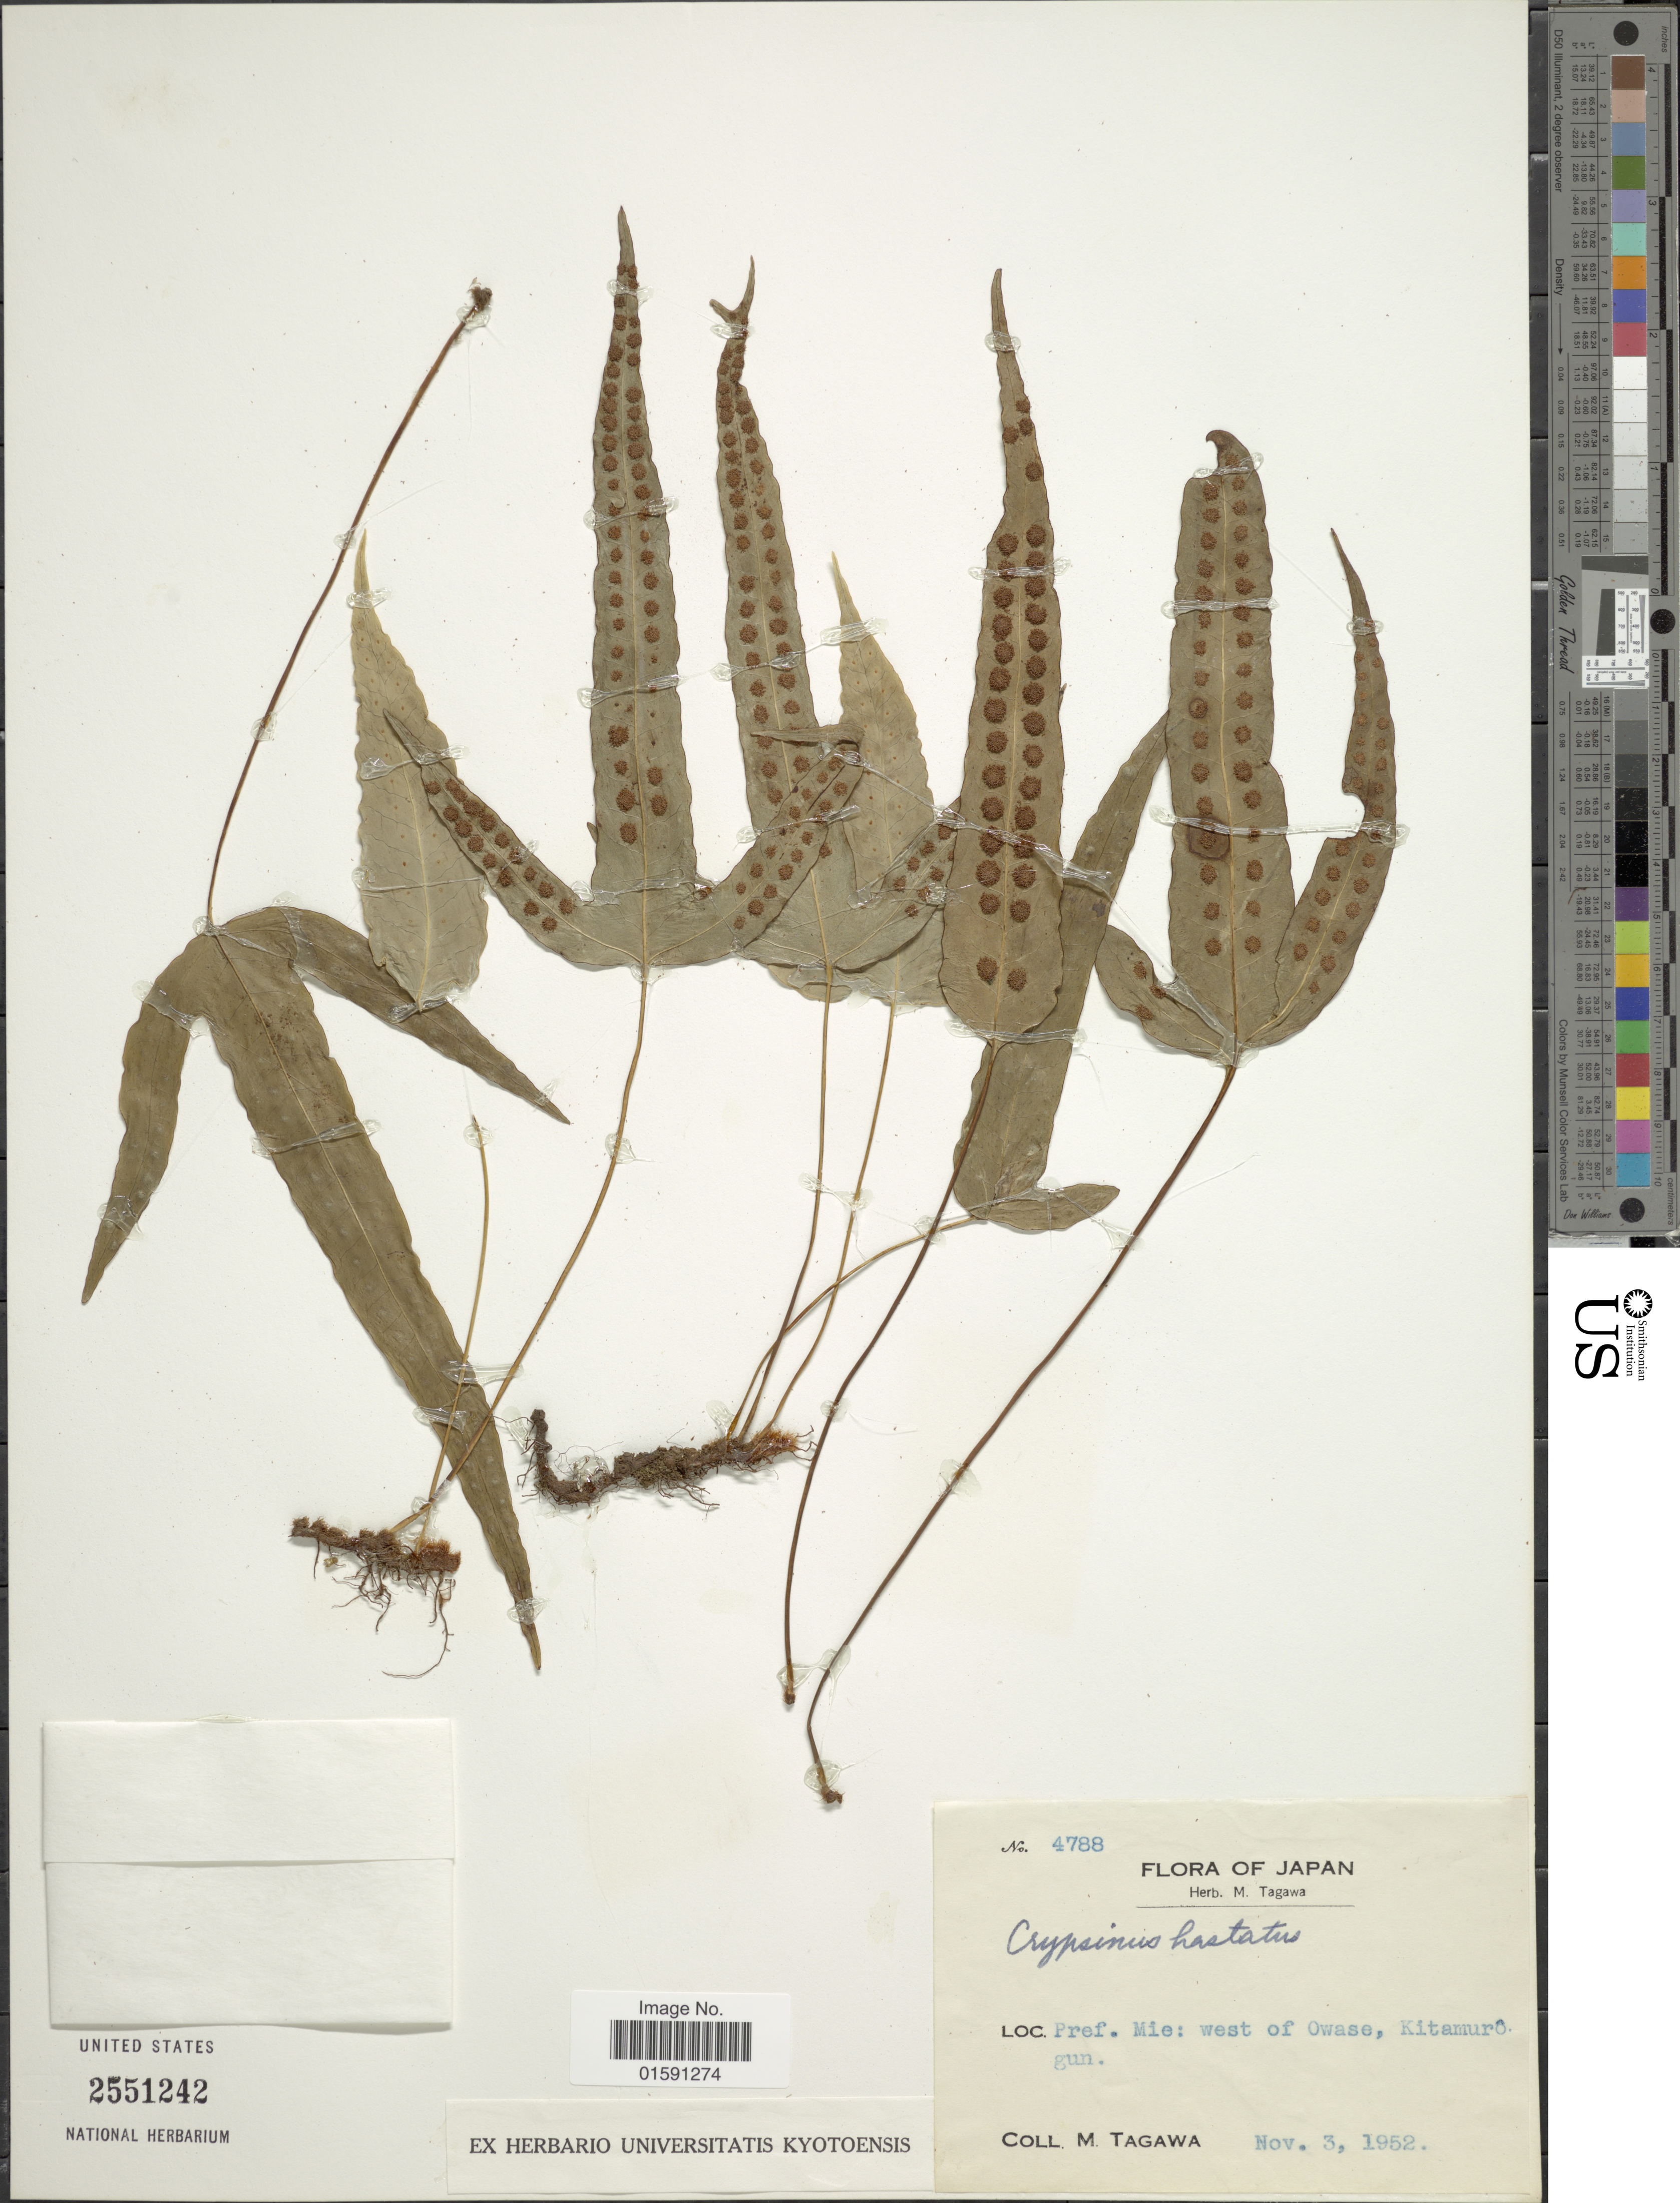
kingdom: Plantae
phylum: Tracheophyta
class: Polypodiopsida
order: Polypodiales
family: Polypodiaceae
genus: Selliguea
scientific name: Selliguea hastata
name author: (Thunb.) Fraser-Jenk.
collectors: M. Tagawa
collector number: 4788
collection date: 1952-11-03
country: Japan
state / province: Mie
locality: Pref. Mie: west of Owase, Kitamuro gun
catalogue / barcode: US 2551242